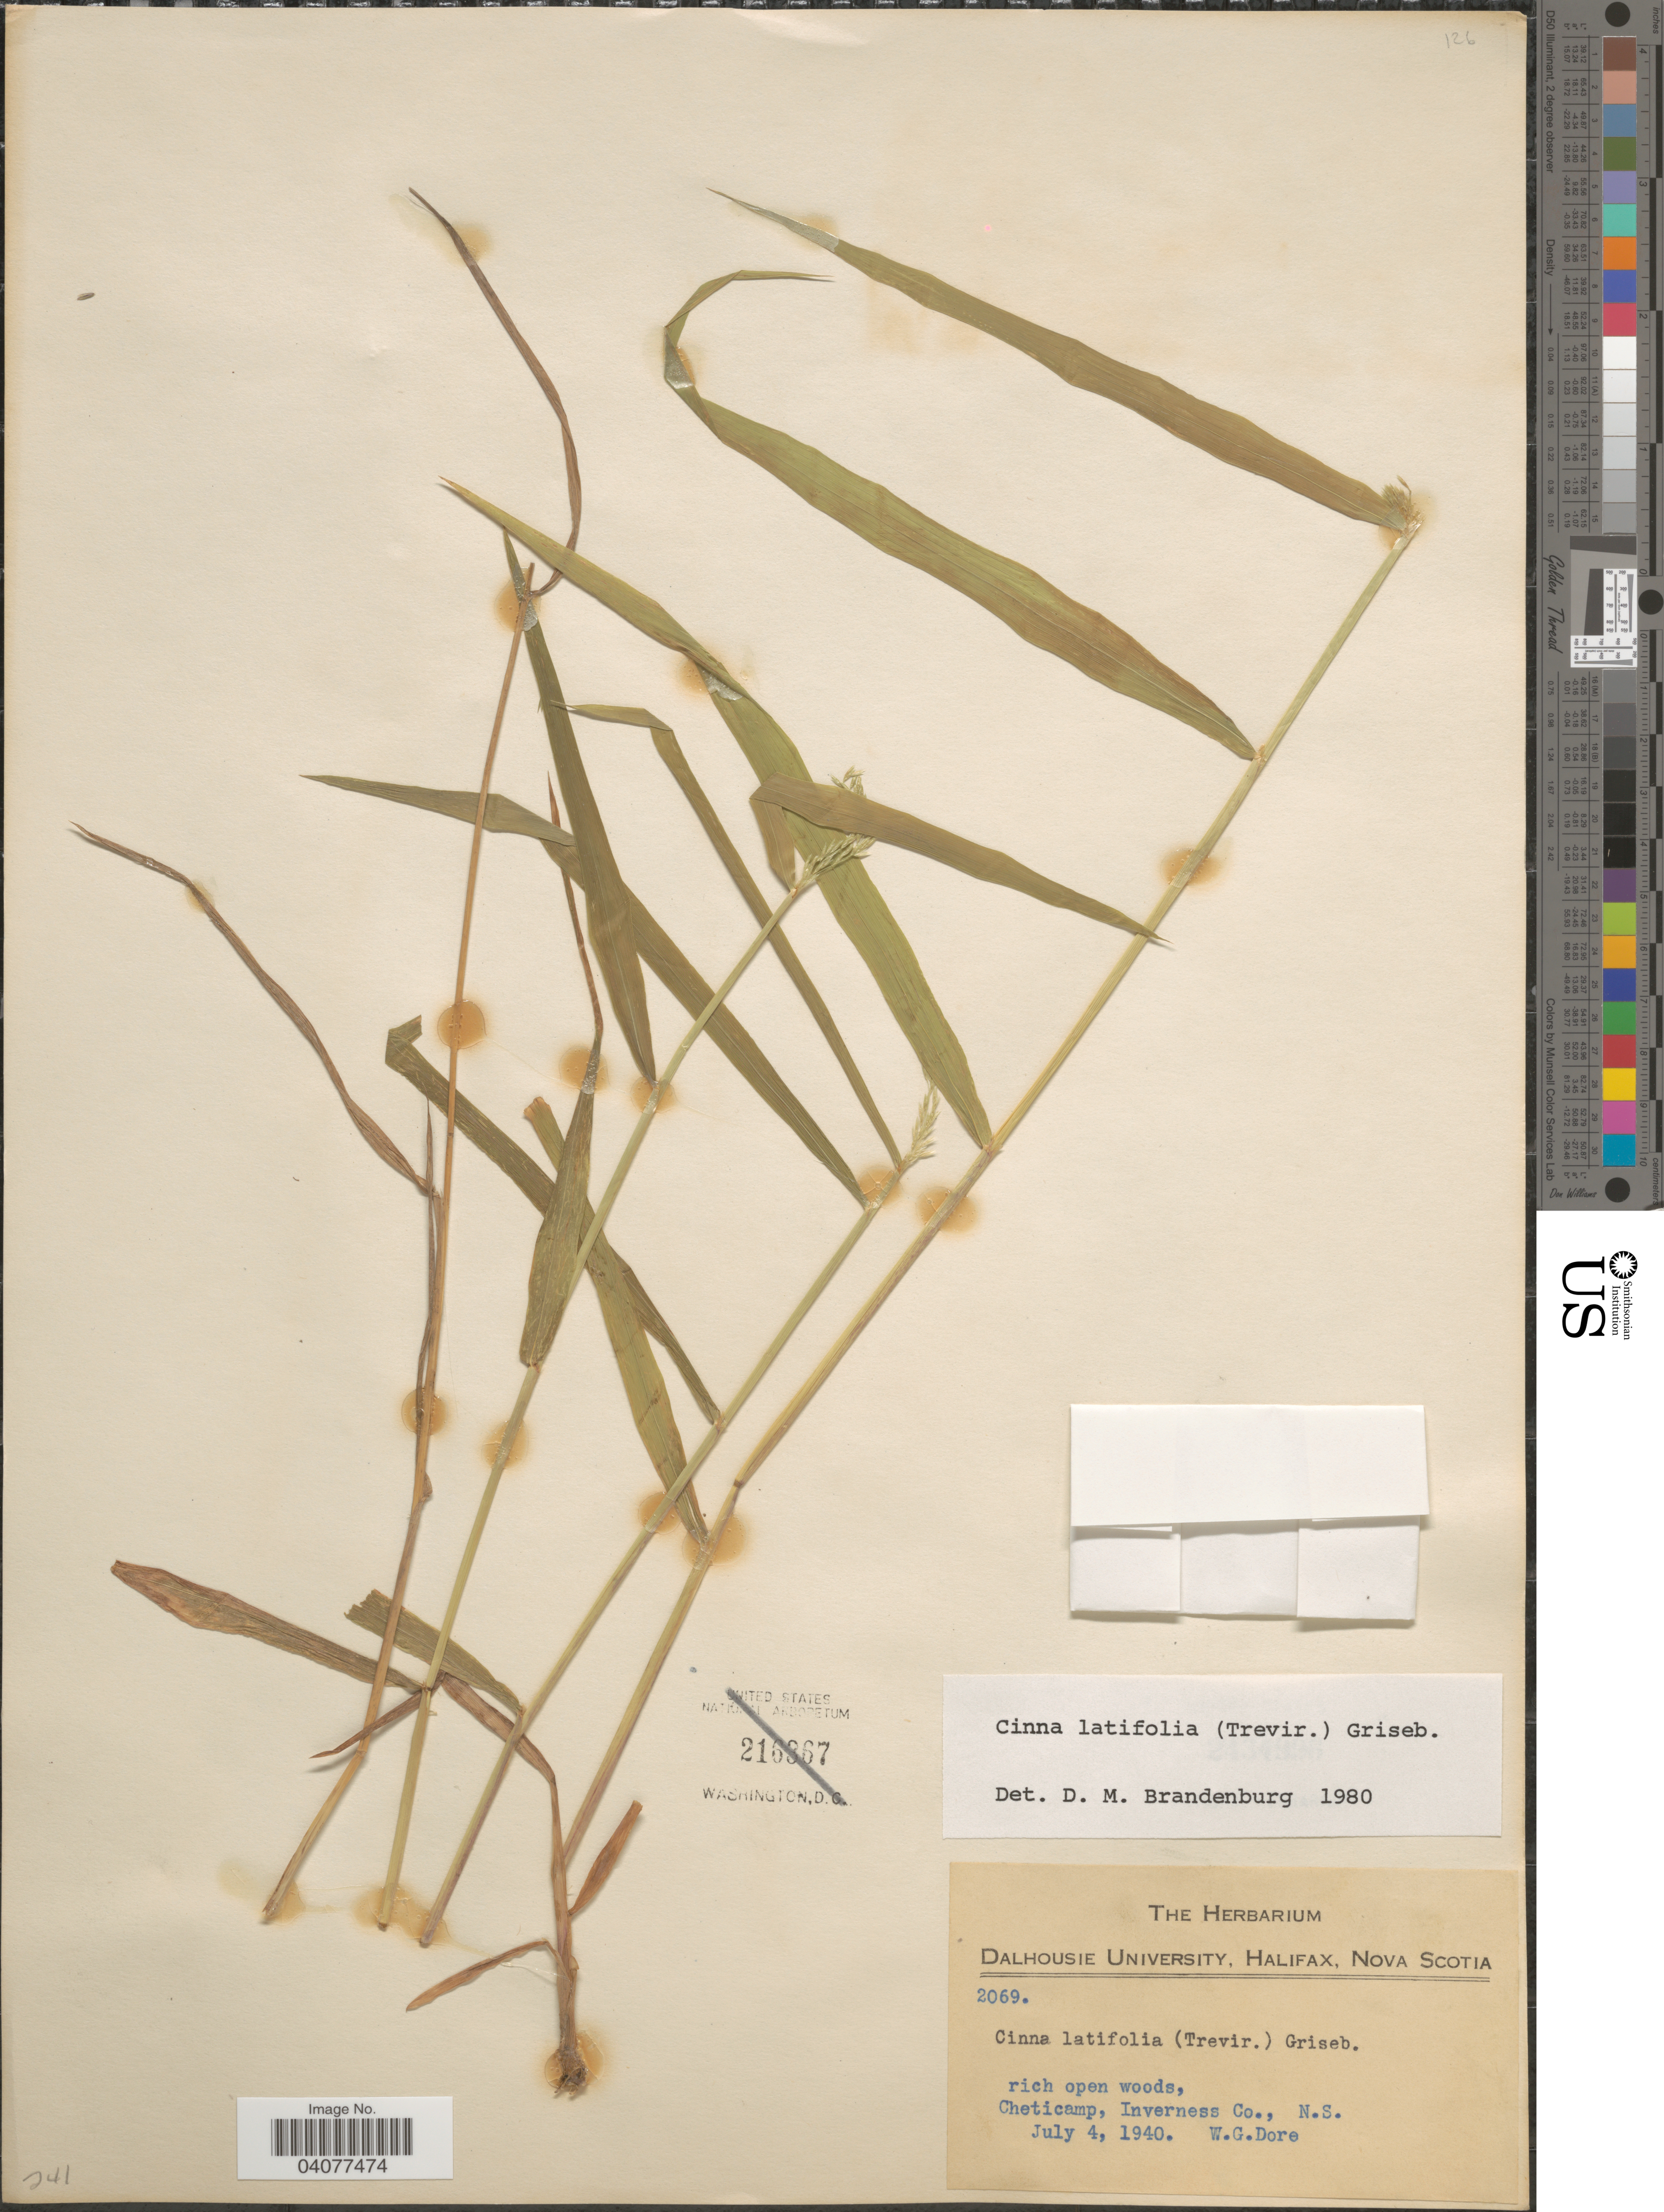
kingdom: Plantae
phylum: Tracheophyta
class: Liliopsida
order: Poales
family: Poaceae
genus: Cinna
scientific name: Cinna latifolia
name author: (Trevir. ex Goeppert) Griseb.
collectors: W. Dore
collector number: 2069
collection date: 1940-07-04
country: Canada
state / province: Nova Scotia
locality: Rich open woods, Cheticamp, Inverness Co.